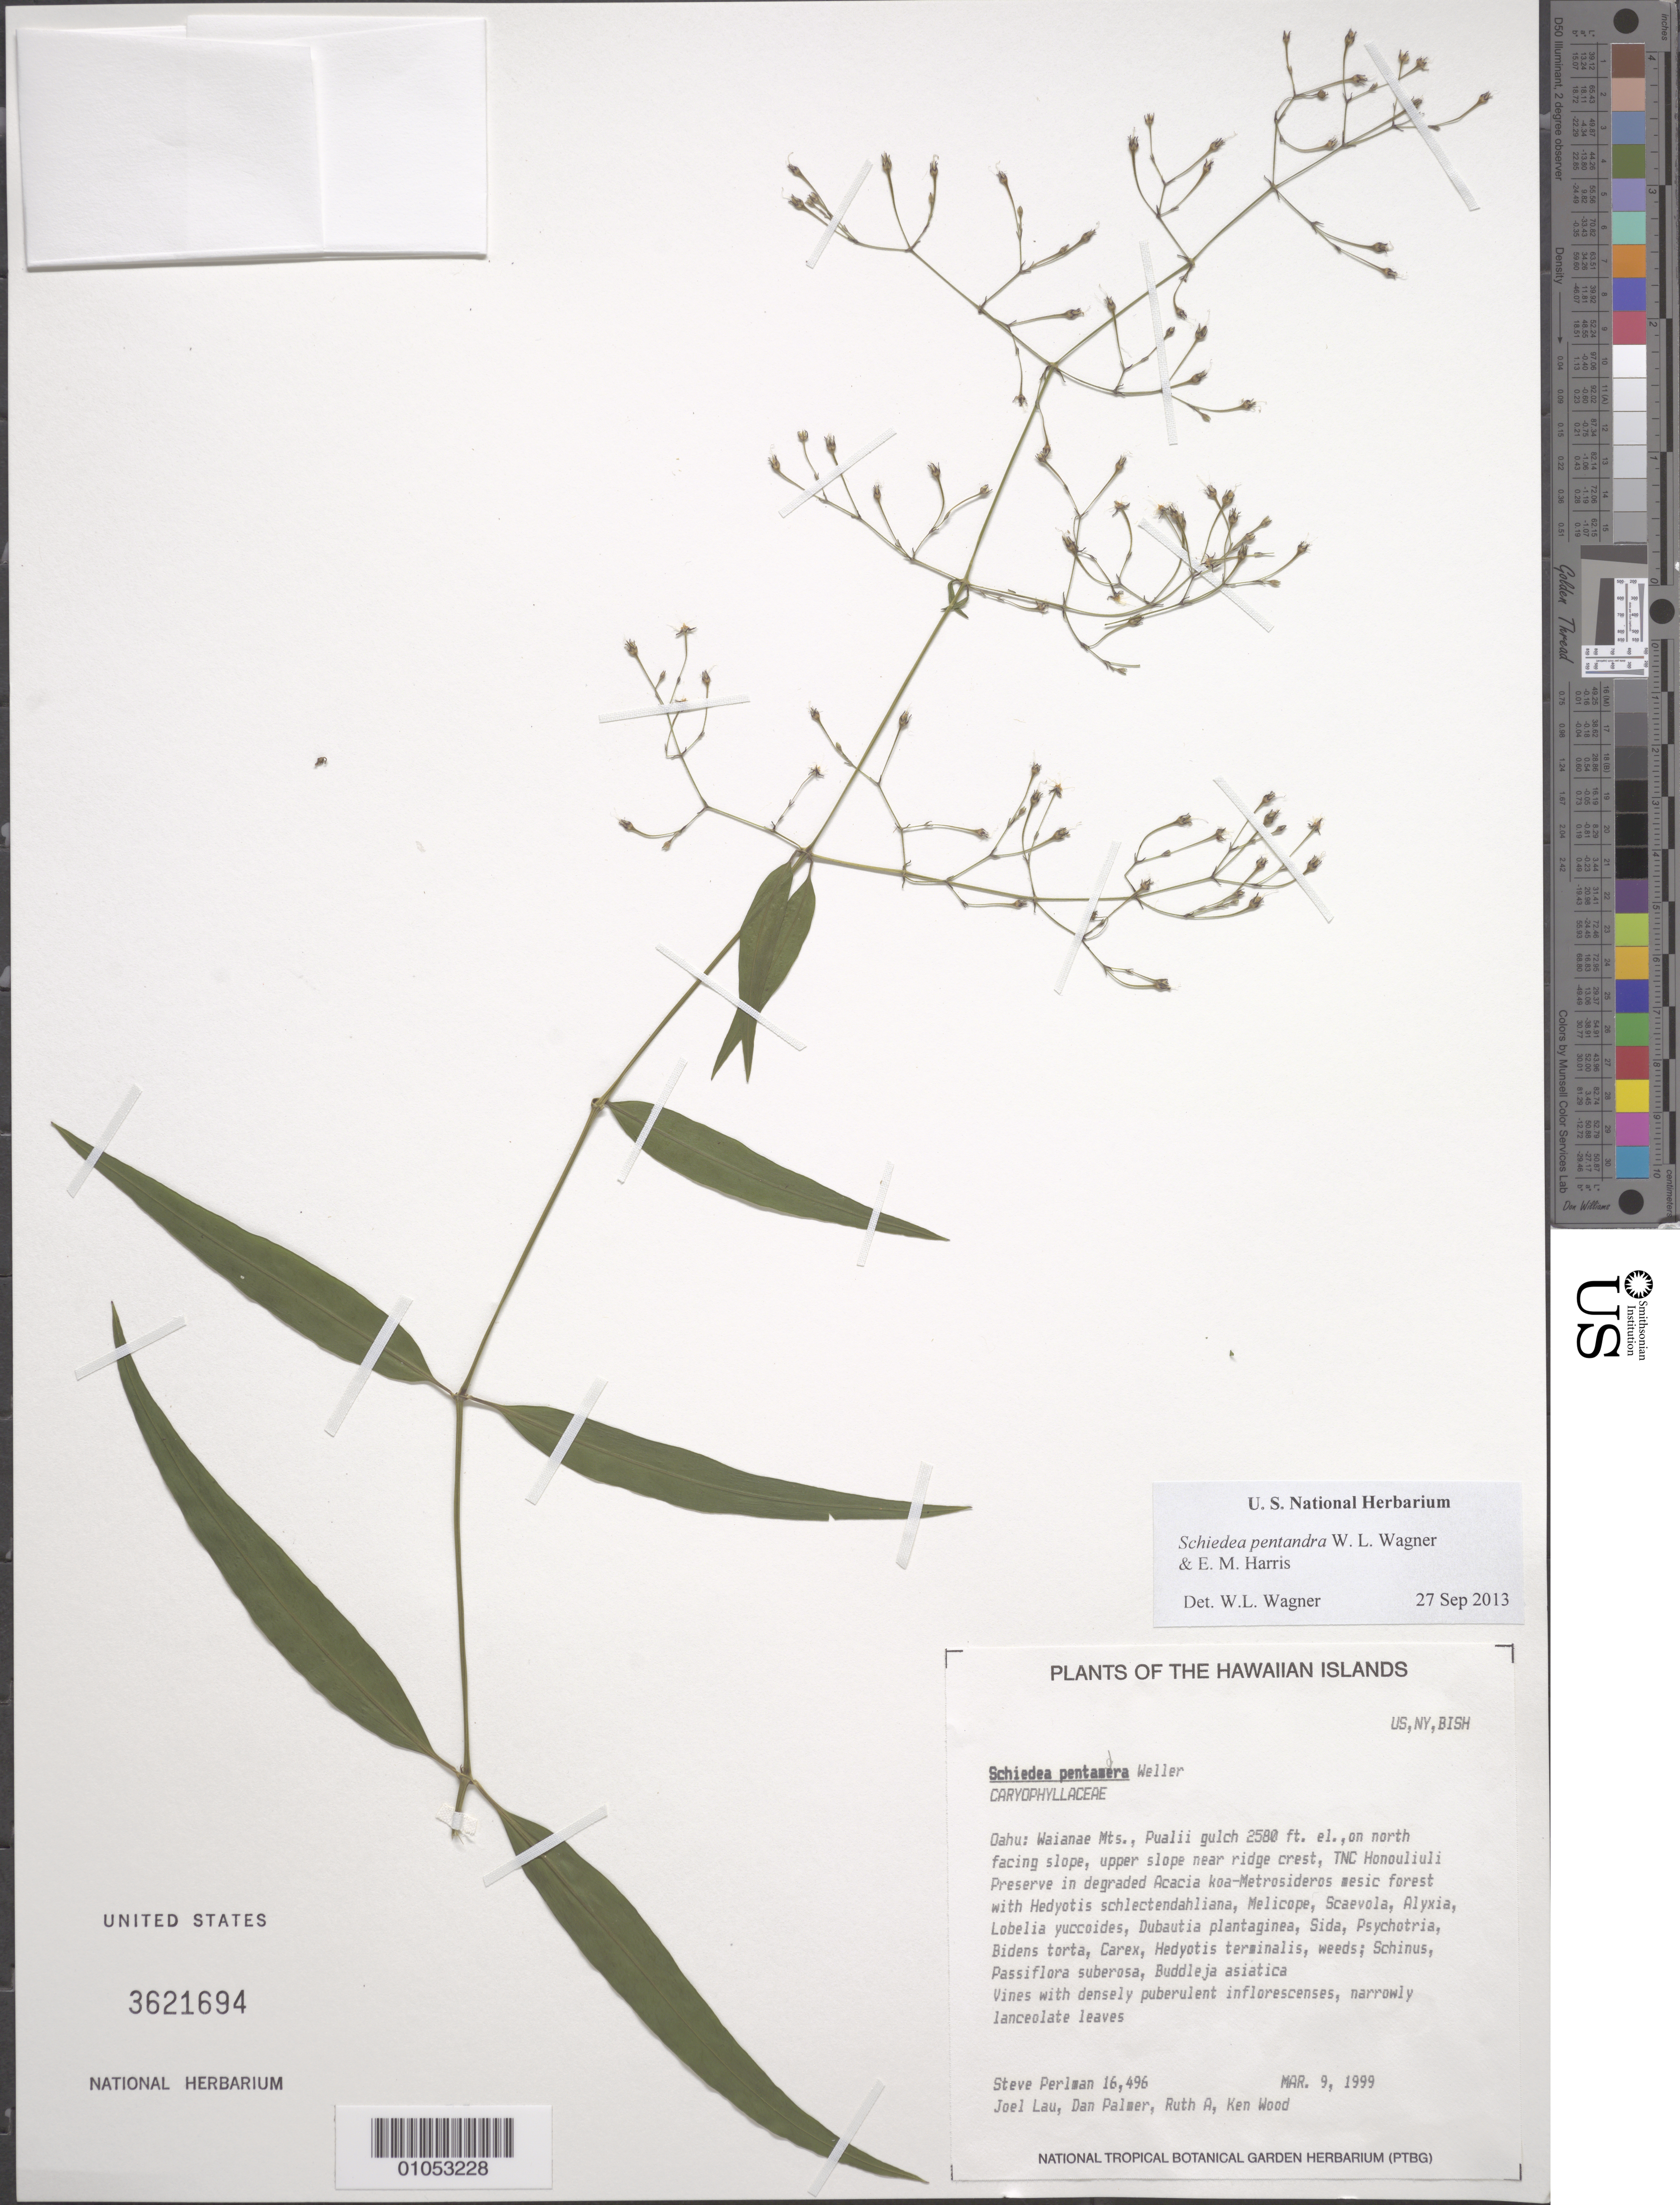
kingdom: Plantae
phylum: Tracheophyta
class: Magnoliopsida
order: Caryophyllales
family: Caryophyllaceae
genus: Schiedea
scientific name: Schiedea pentandra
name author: W.L. Wagner & E.M. Harris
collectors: S. P. Perlman, J. Lau, D. Palmer, A. Ruth & K. Wood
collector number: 16496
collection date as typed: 9 Mar 1999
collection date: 1999-03-09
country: United States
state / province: Hawaii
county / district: Honolulu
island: Oahu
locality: Waianae Mts., Paulii gulch, on north-facing slope, upper slope near ridge crest, TNC Honouliuli Preserve,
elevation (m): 762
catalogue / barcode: US 3621694